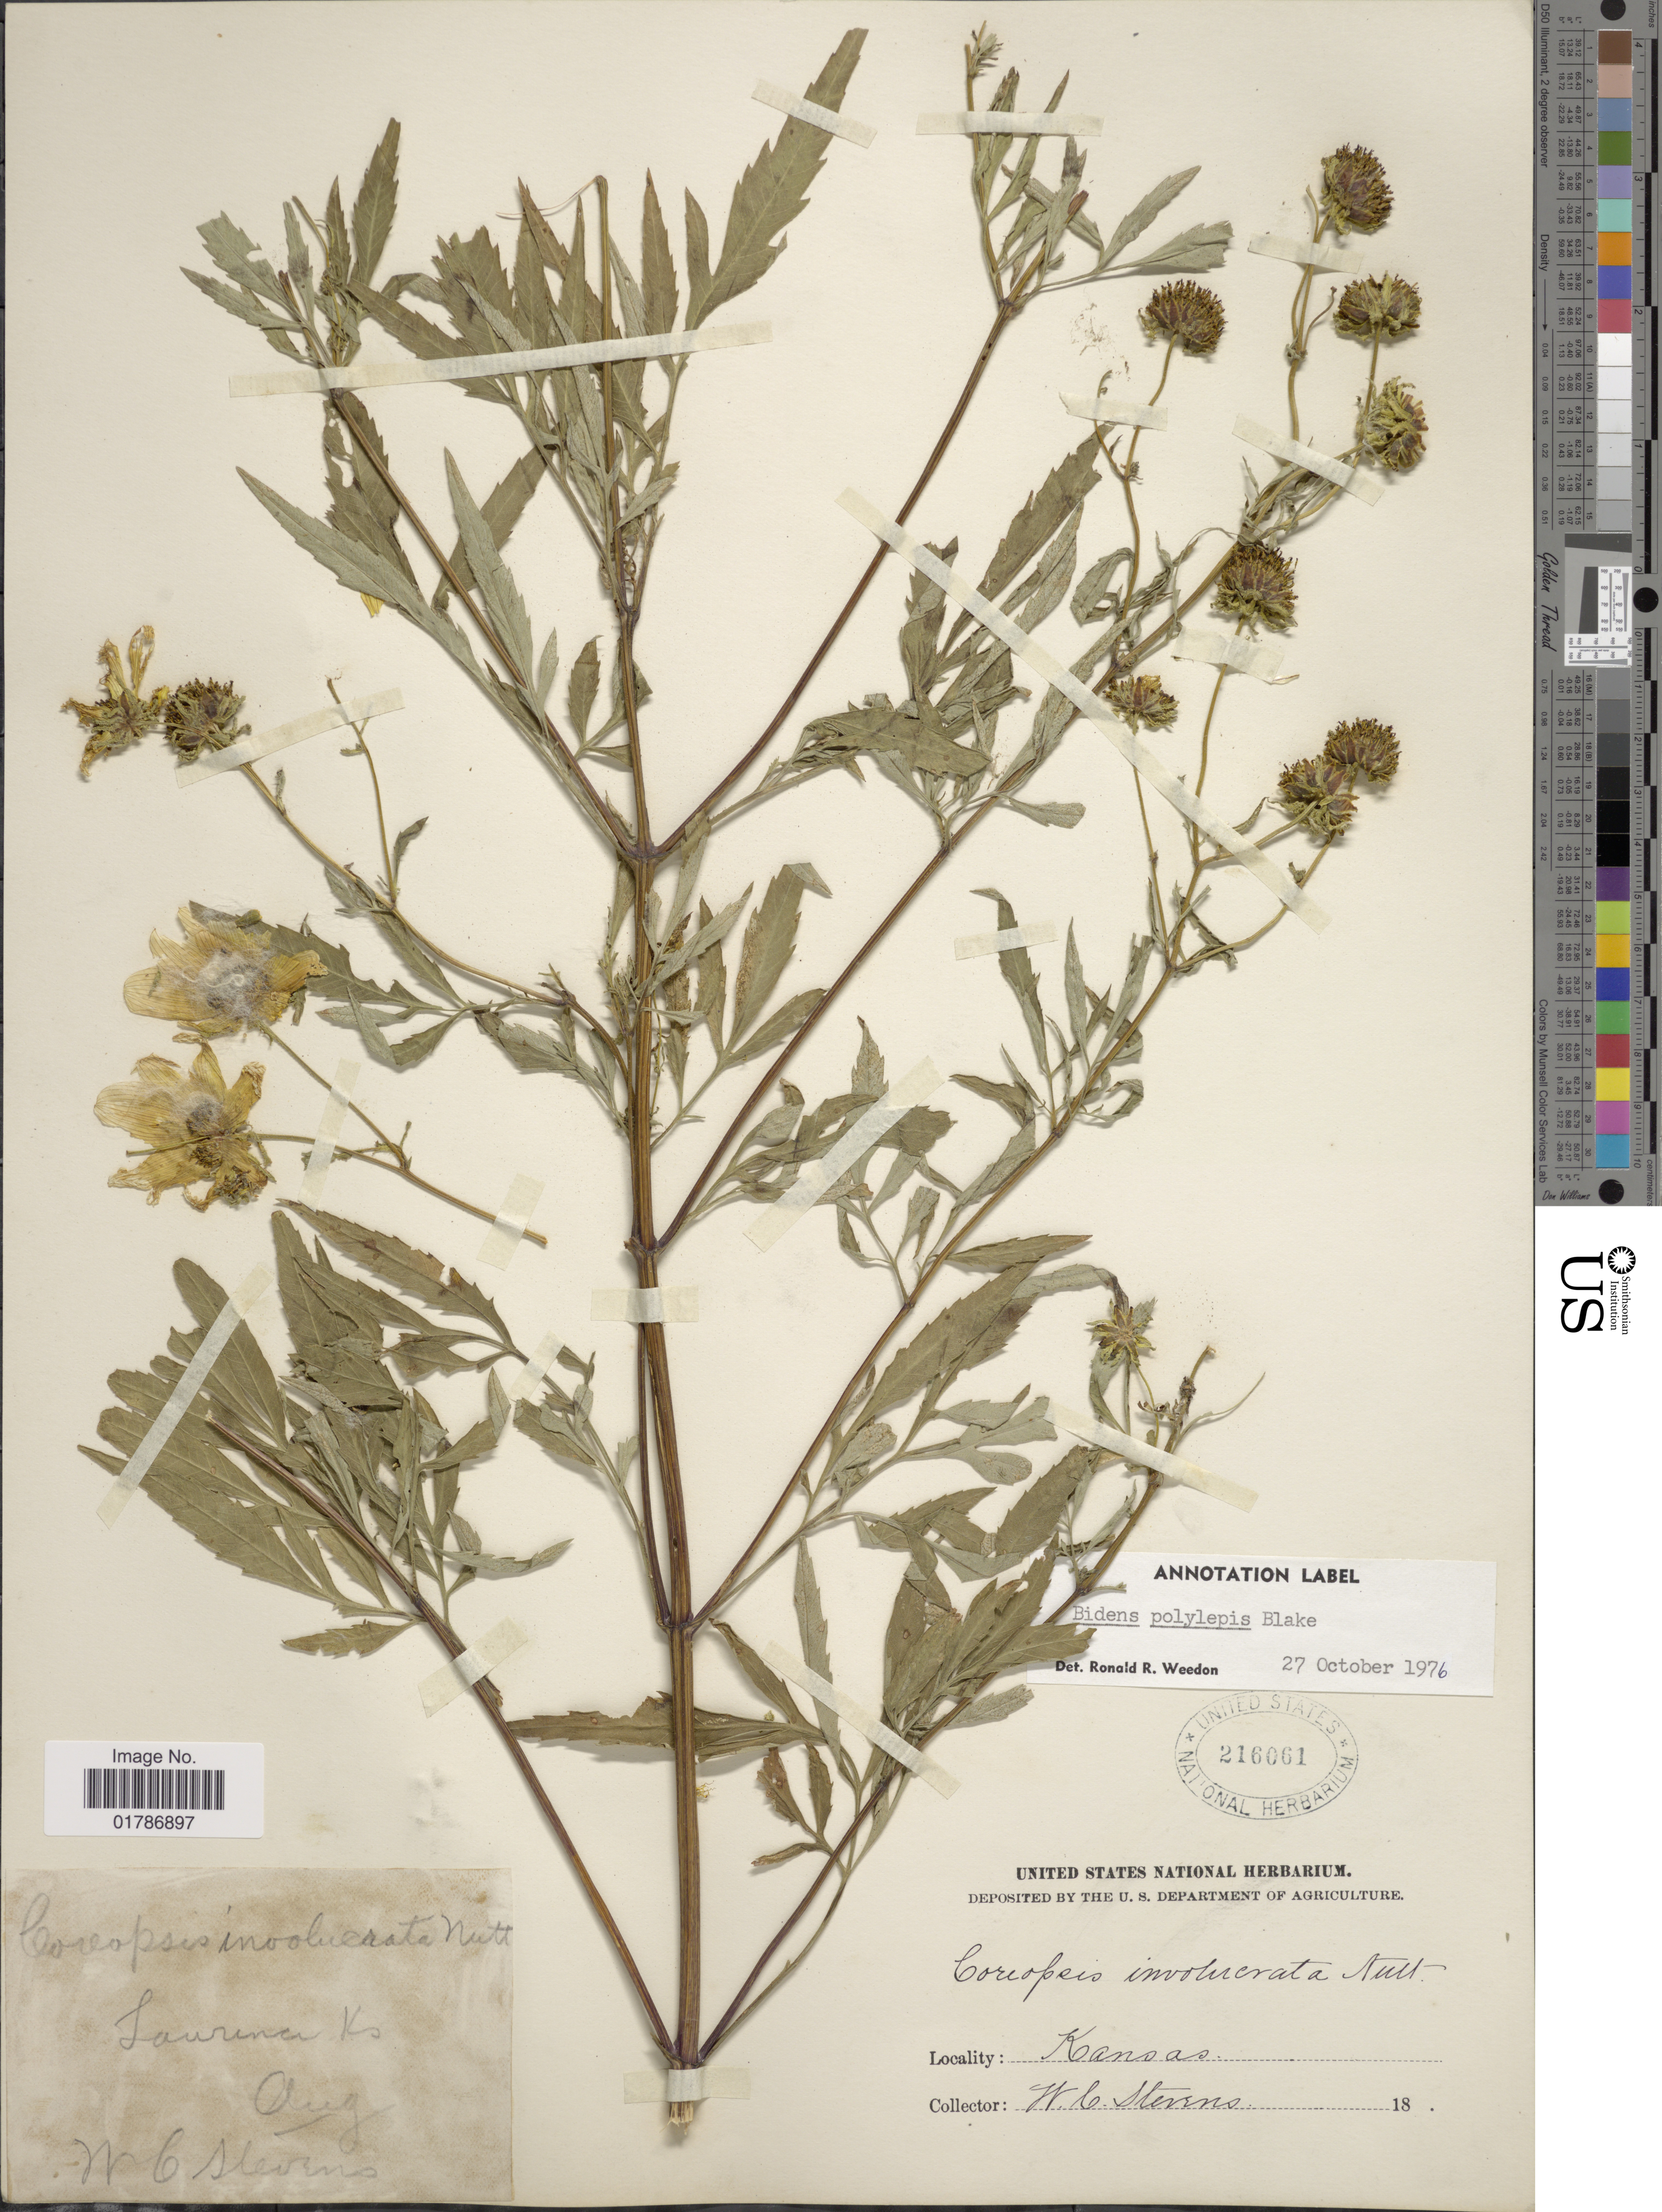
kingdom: Plantae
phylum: Tracheophyta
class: Magnoliopsida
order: Asterales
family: Asteraceae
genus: Bidens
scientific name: Bidens polylepis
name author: S.F. Blake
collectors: W. C. Stevens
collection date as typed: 18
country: United States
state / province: Kansas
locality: Lawrence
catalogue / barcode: US 216061